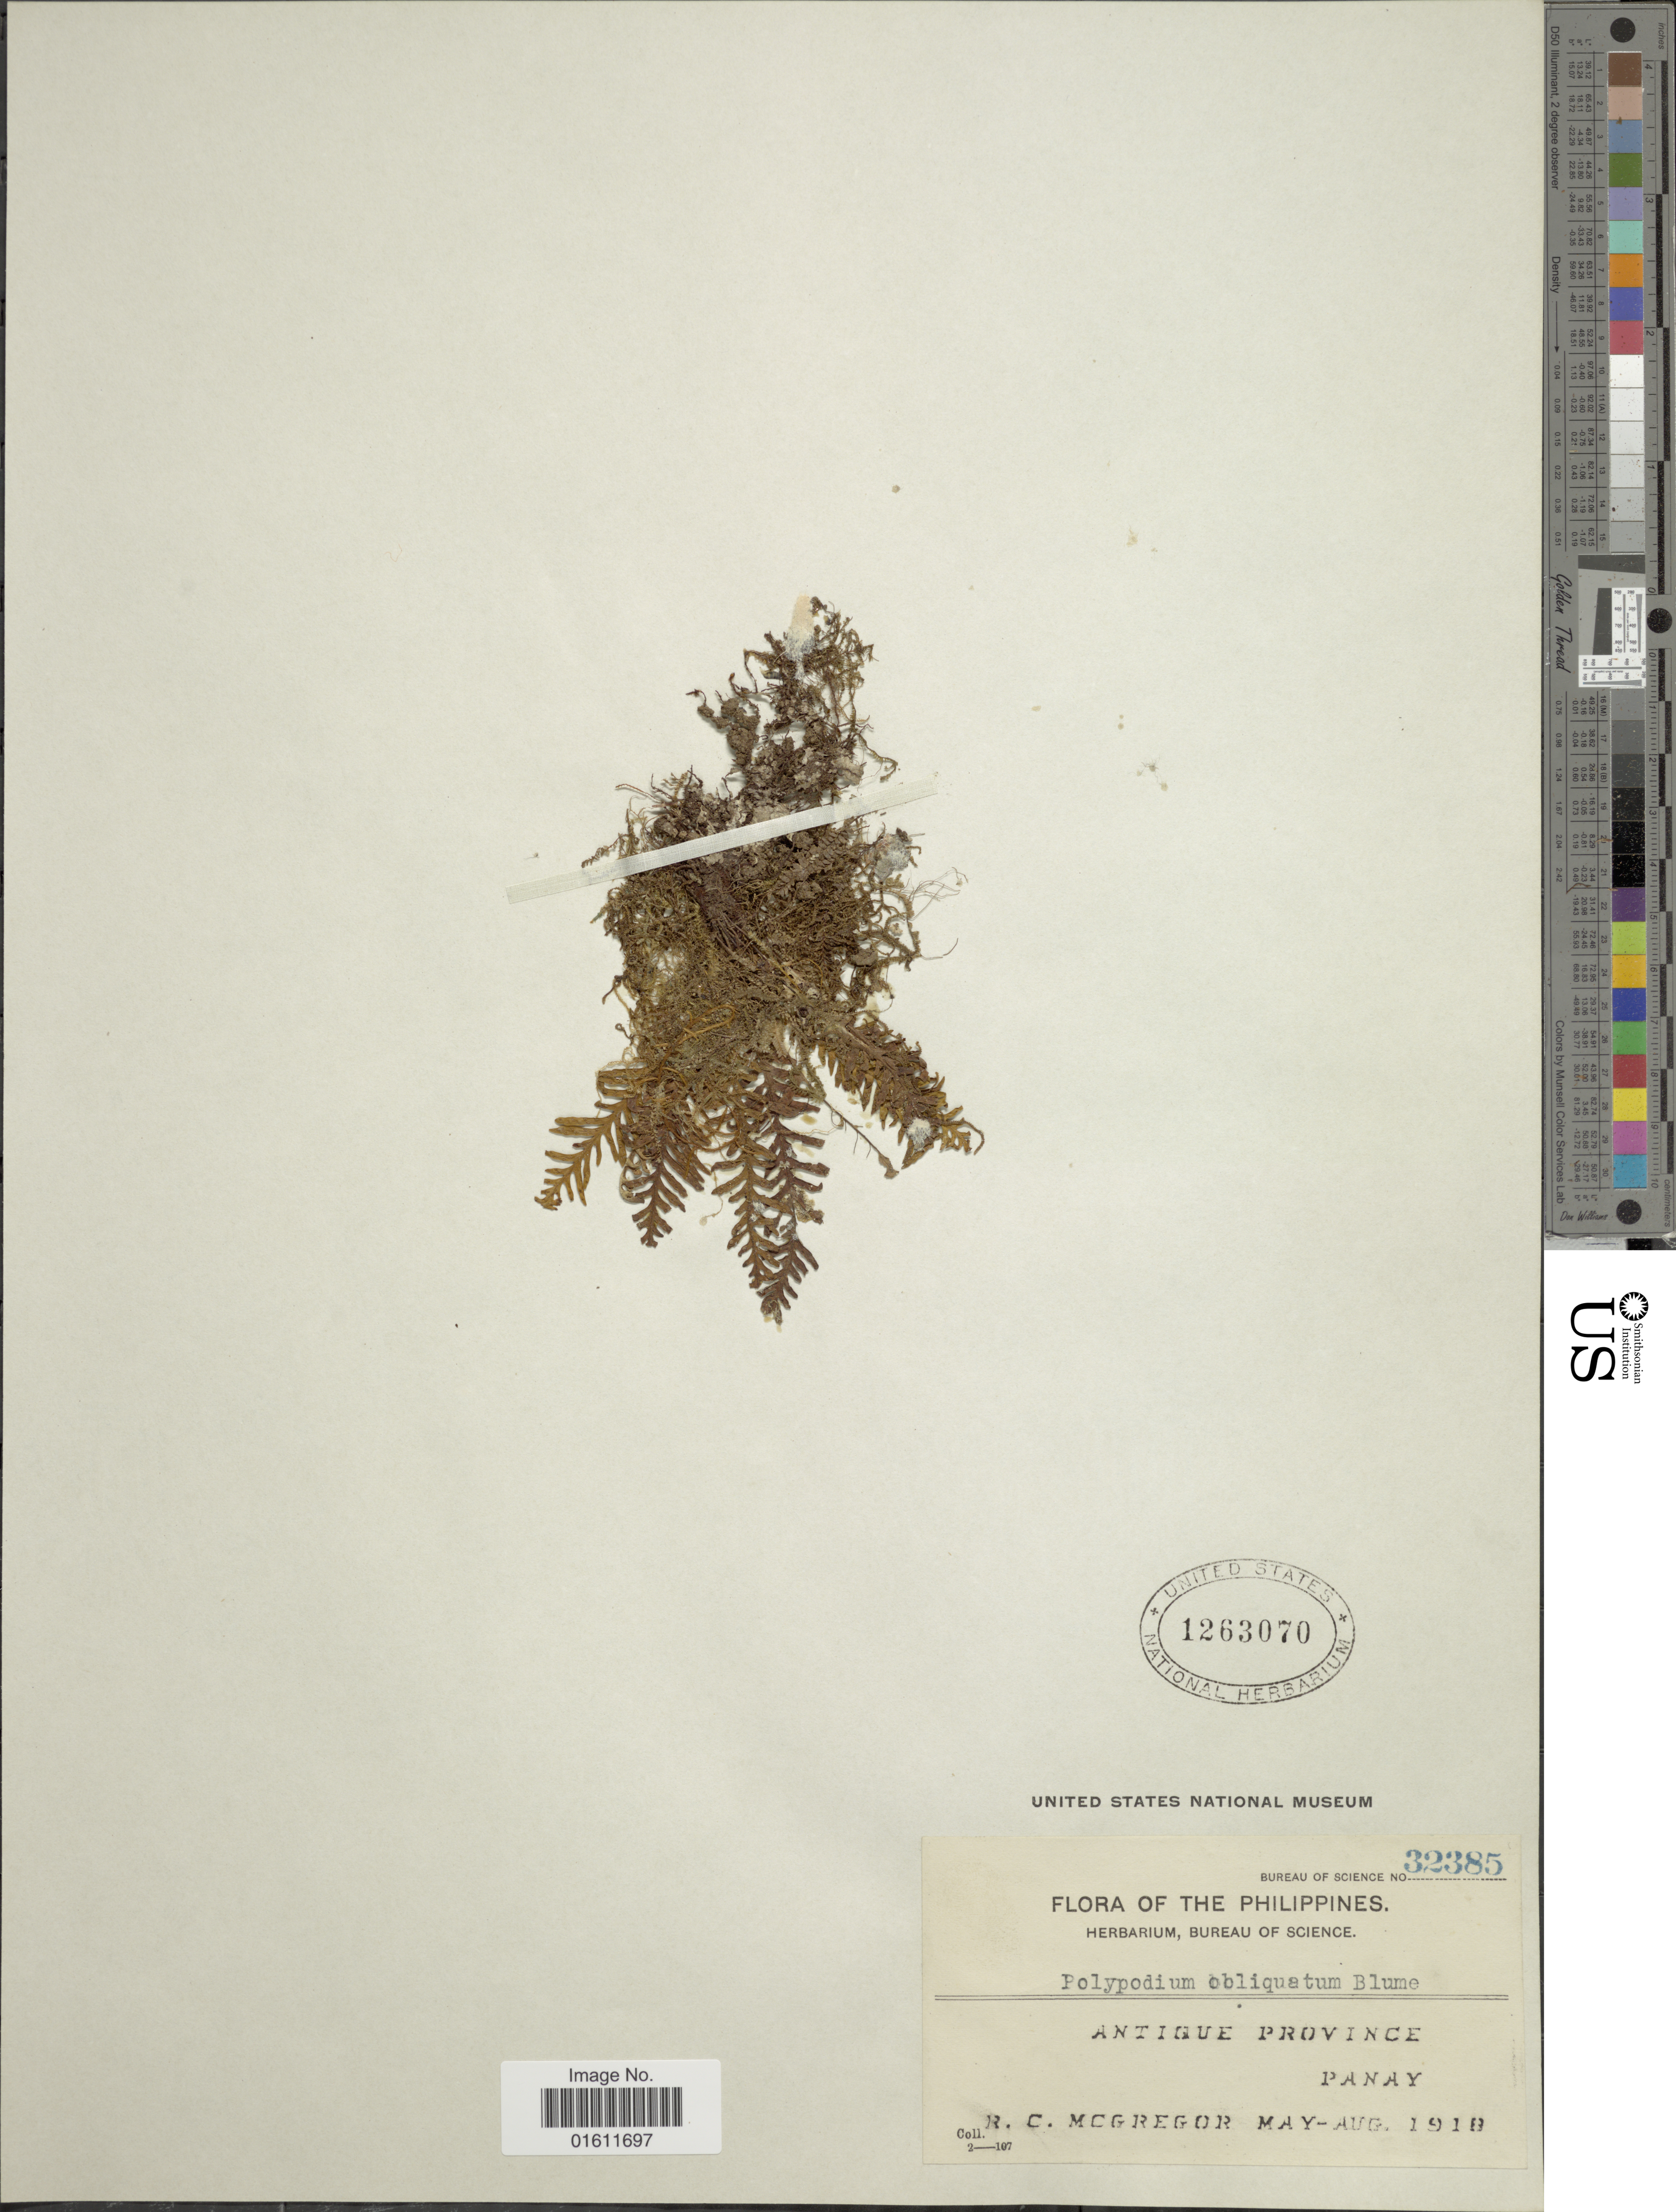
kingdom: Plantae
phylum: Tracheophyta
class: Polypodiopsida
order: Polypodiales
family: Polypodiaceae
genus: Prosaptia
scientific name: Prosaptia obliquata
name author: (Blume) Mett.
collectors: R. C. McGregor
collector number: Bureau of Science 32385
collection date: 1918-05/1918-08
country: Philippines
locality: Panay, Antique Province.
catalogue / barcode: US 1263070